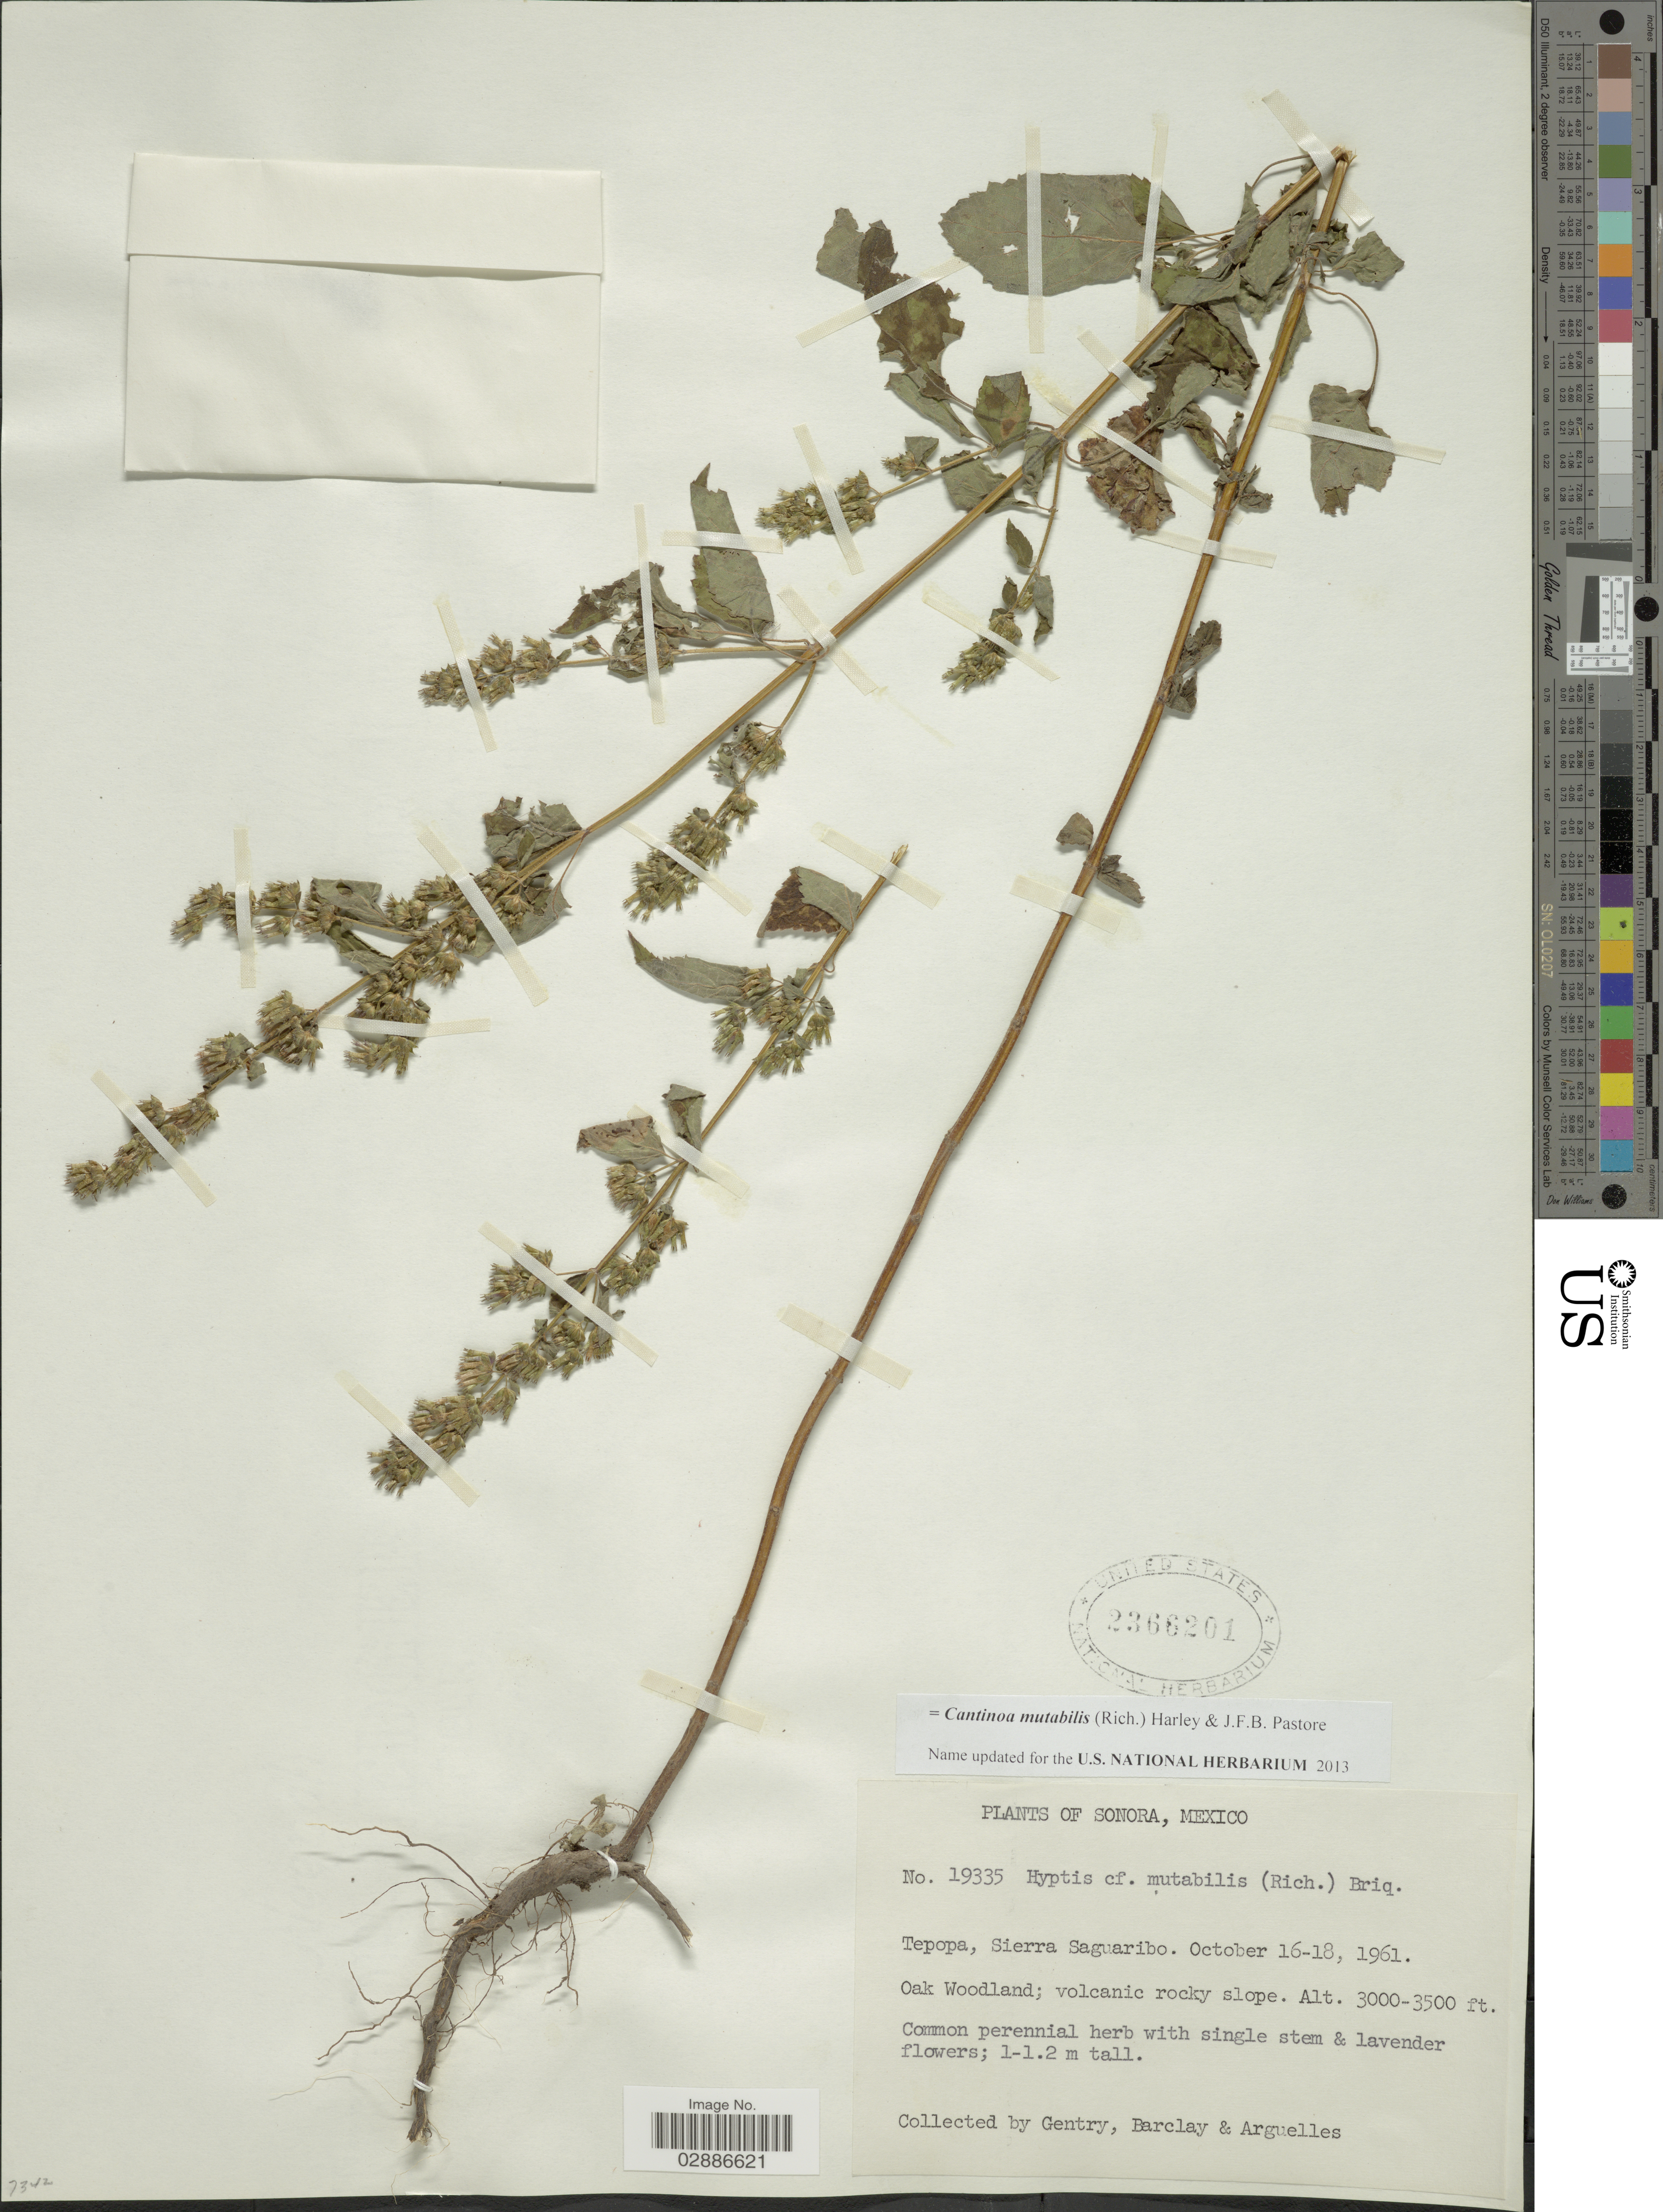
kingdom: Plantae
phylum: Tracheophyta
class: Magnoliopsida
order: Lamiales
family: Lamiaceae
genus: Cantinoa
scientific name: Cantinoa mutabilis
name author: (Epling) Harley & J.F.B. Pastore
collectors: Gentry, --, -- Barclay & Arguelles, --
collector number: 19335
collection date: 1961-10-16/1961-10-18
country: Mexico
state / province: Sonora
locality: Tepopa, Sierra Saguaribo.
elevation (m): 914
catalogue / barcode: US 2366201